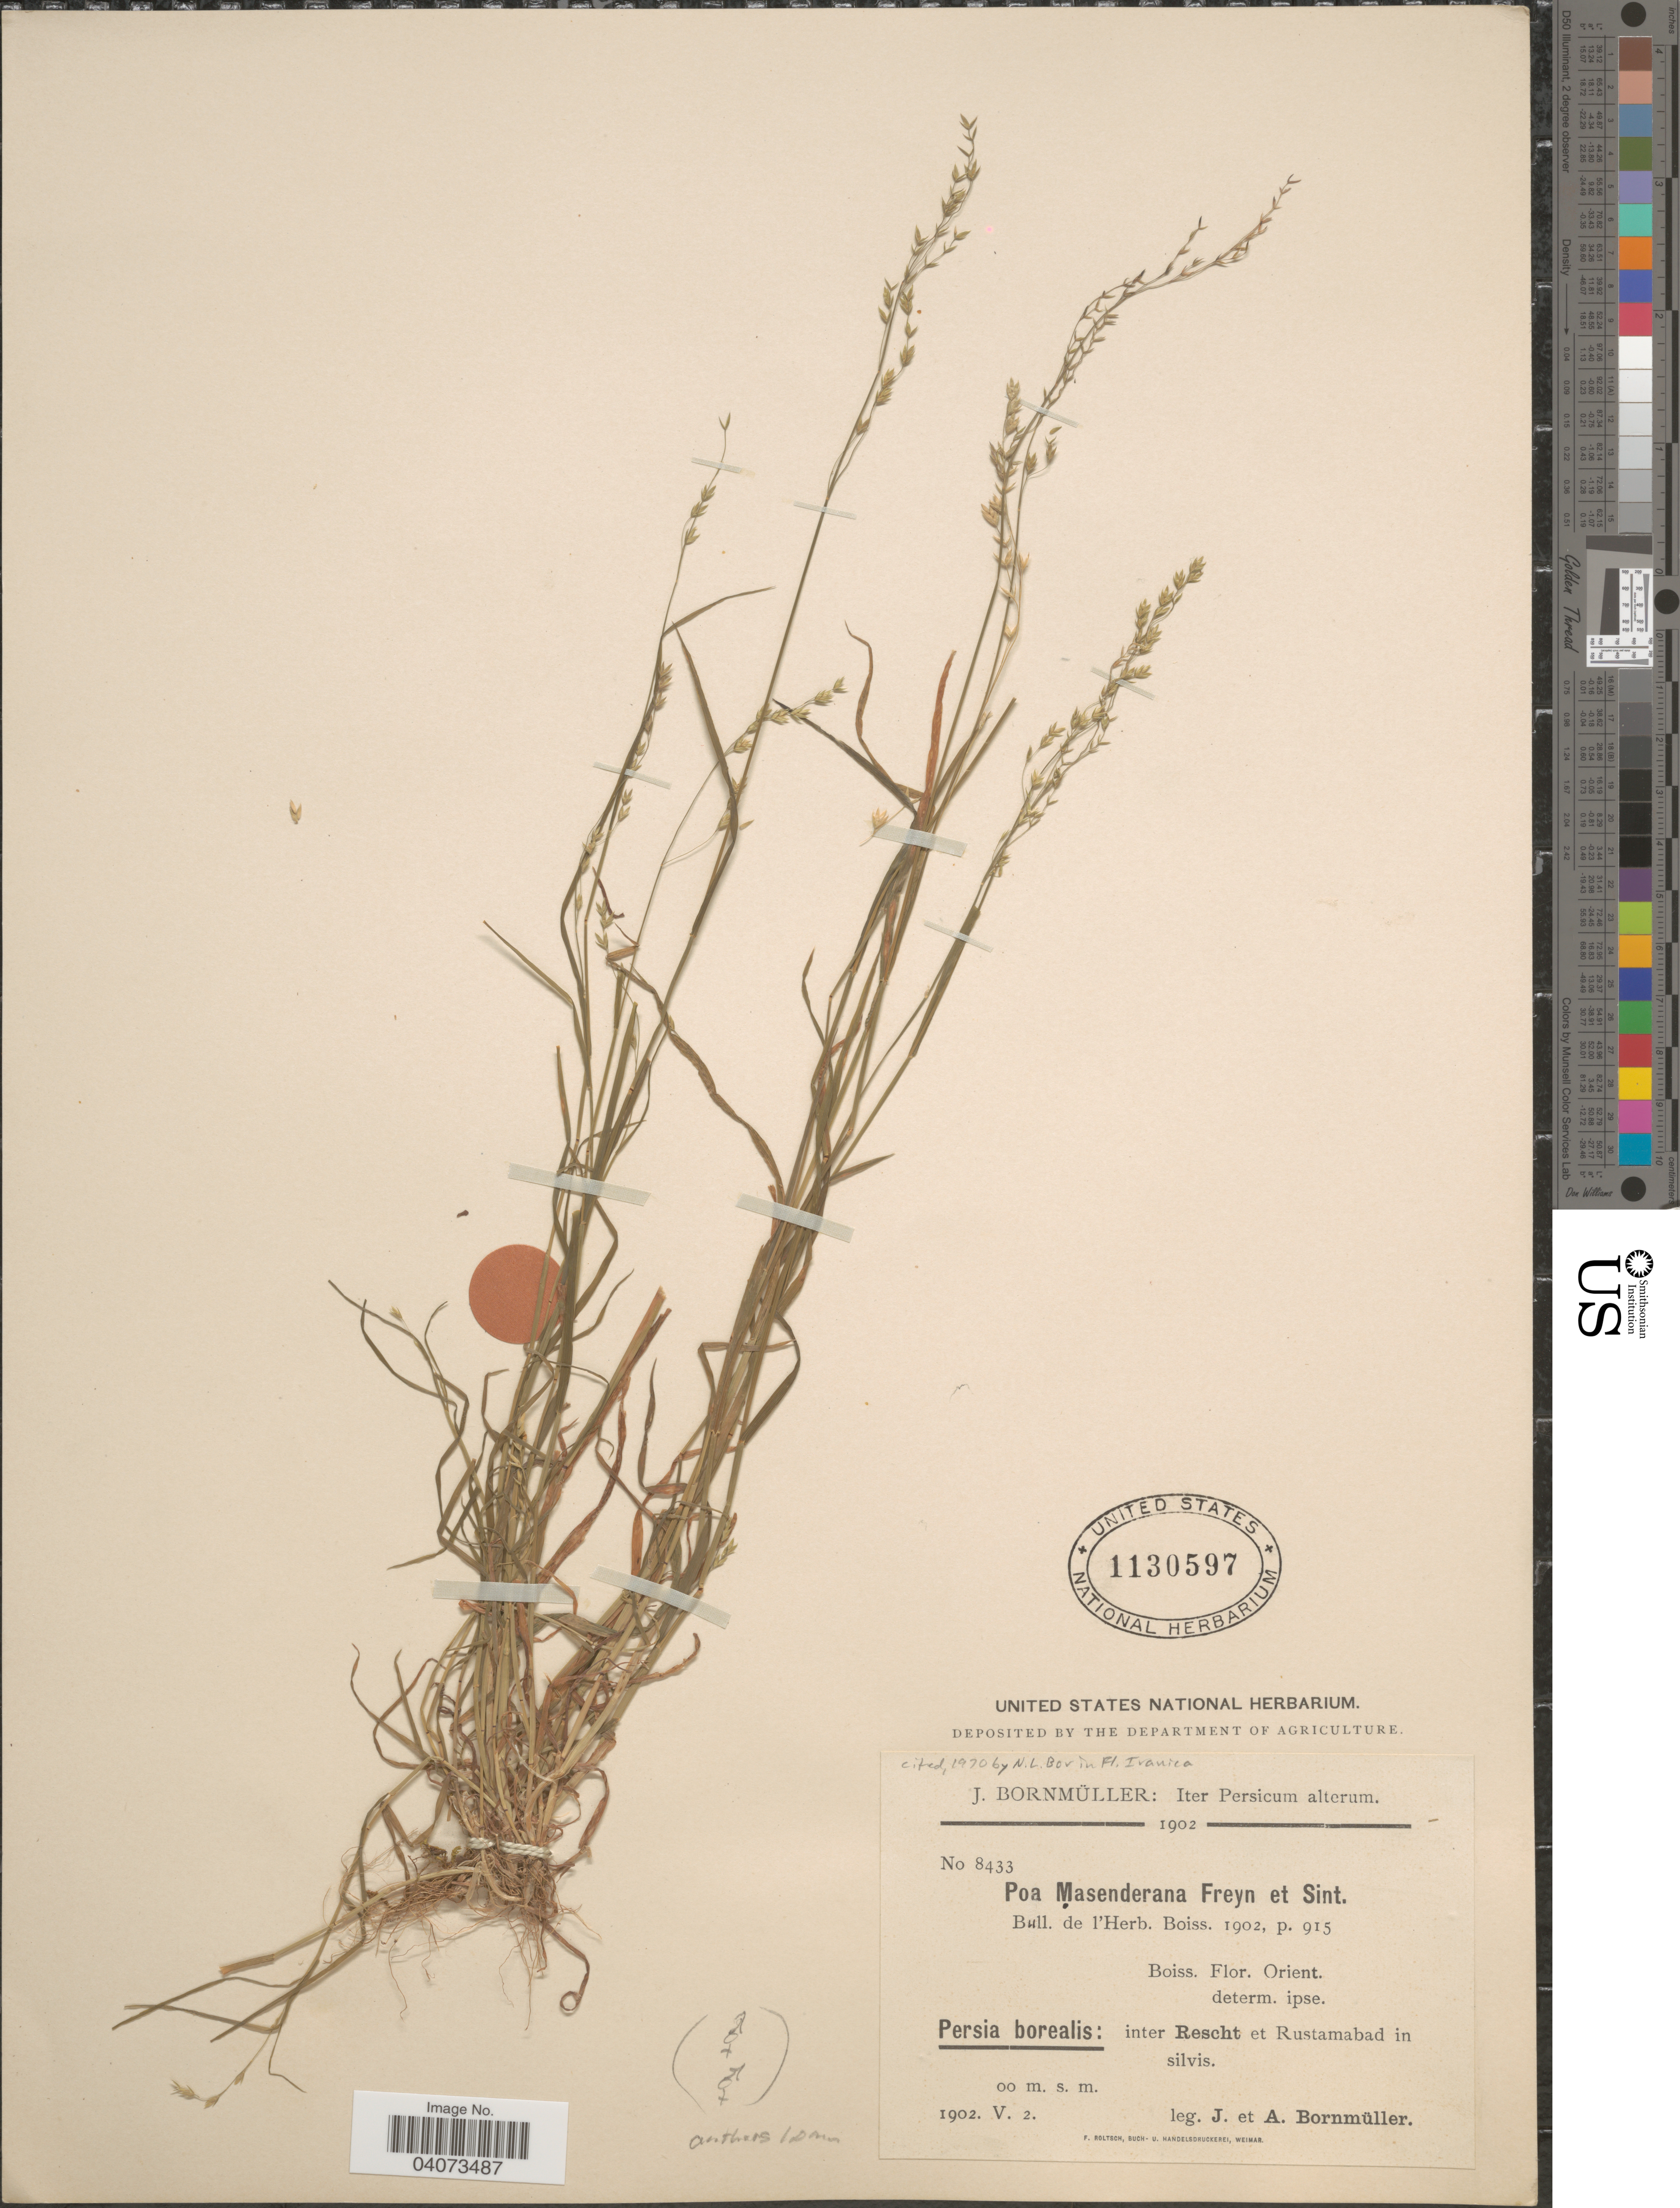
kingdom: Plantae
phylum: Tracheophyta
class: Liliopsida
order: Poales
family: Poaceae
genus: Poa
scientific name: Poa masenderana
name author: Freyn & Sint.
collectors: J. Bornmüller & A. Bornmüller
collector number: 8433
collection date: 1902-05-02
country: Iran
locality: Iter Persium alterum. Persia borealis: inter Rescht et Rustamabad in silvis.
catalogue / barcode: US 1130597